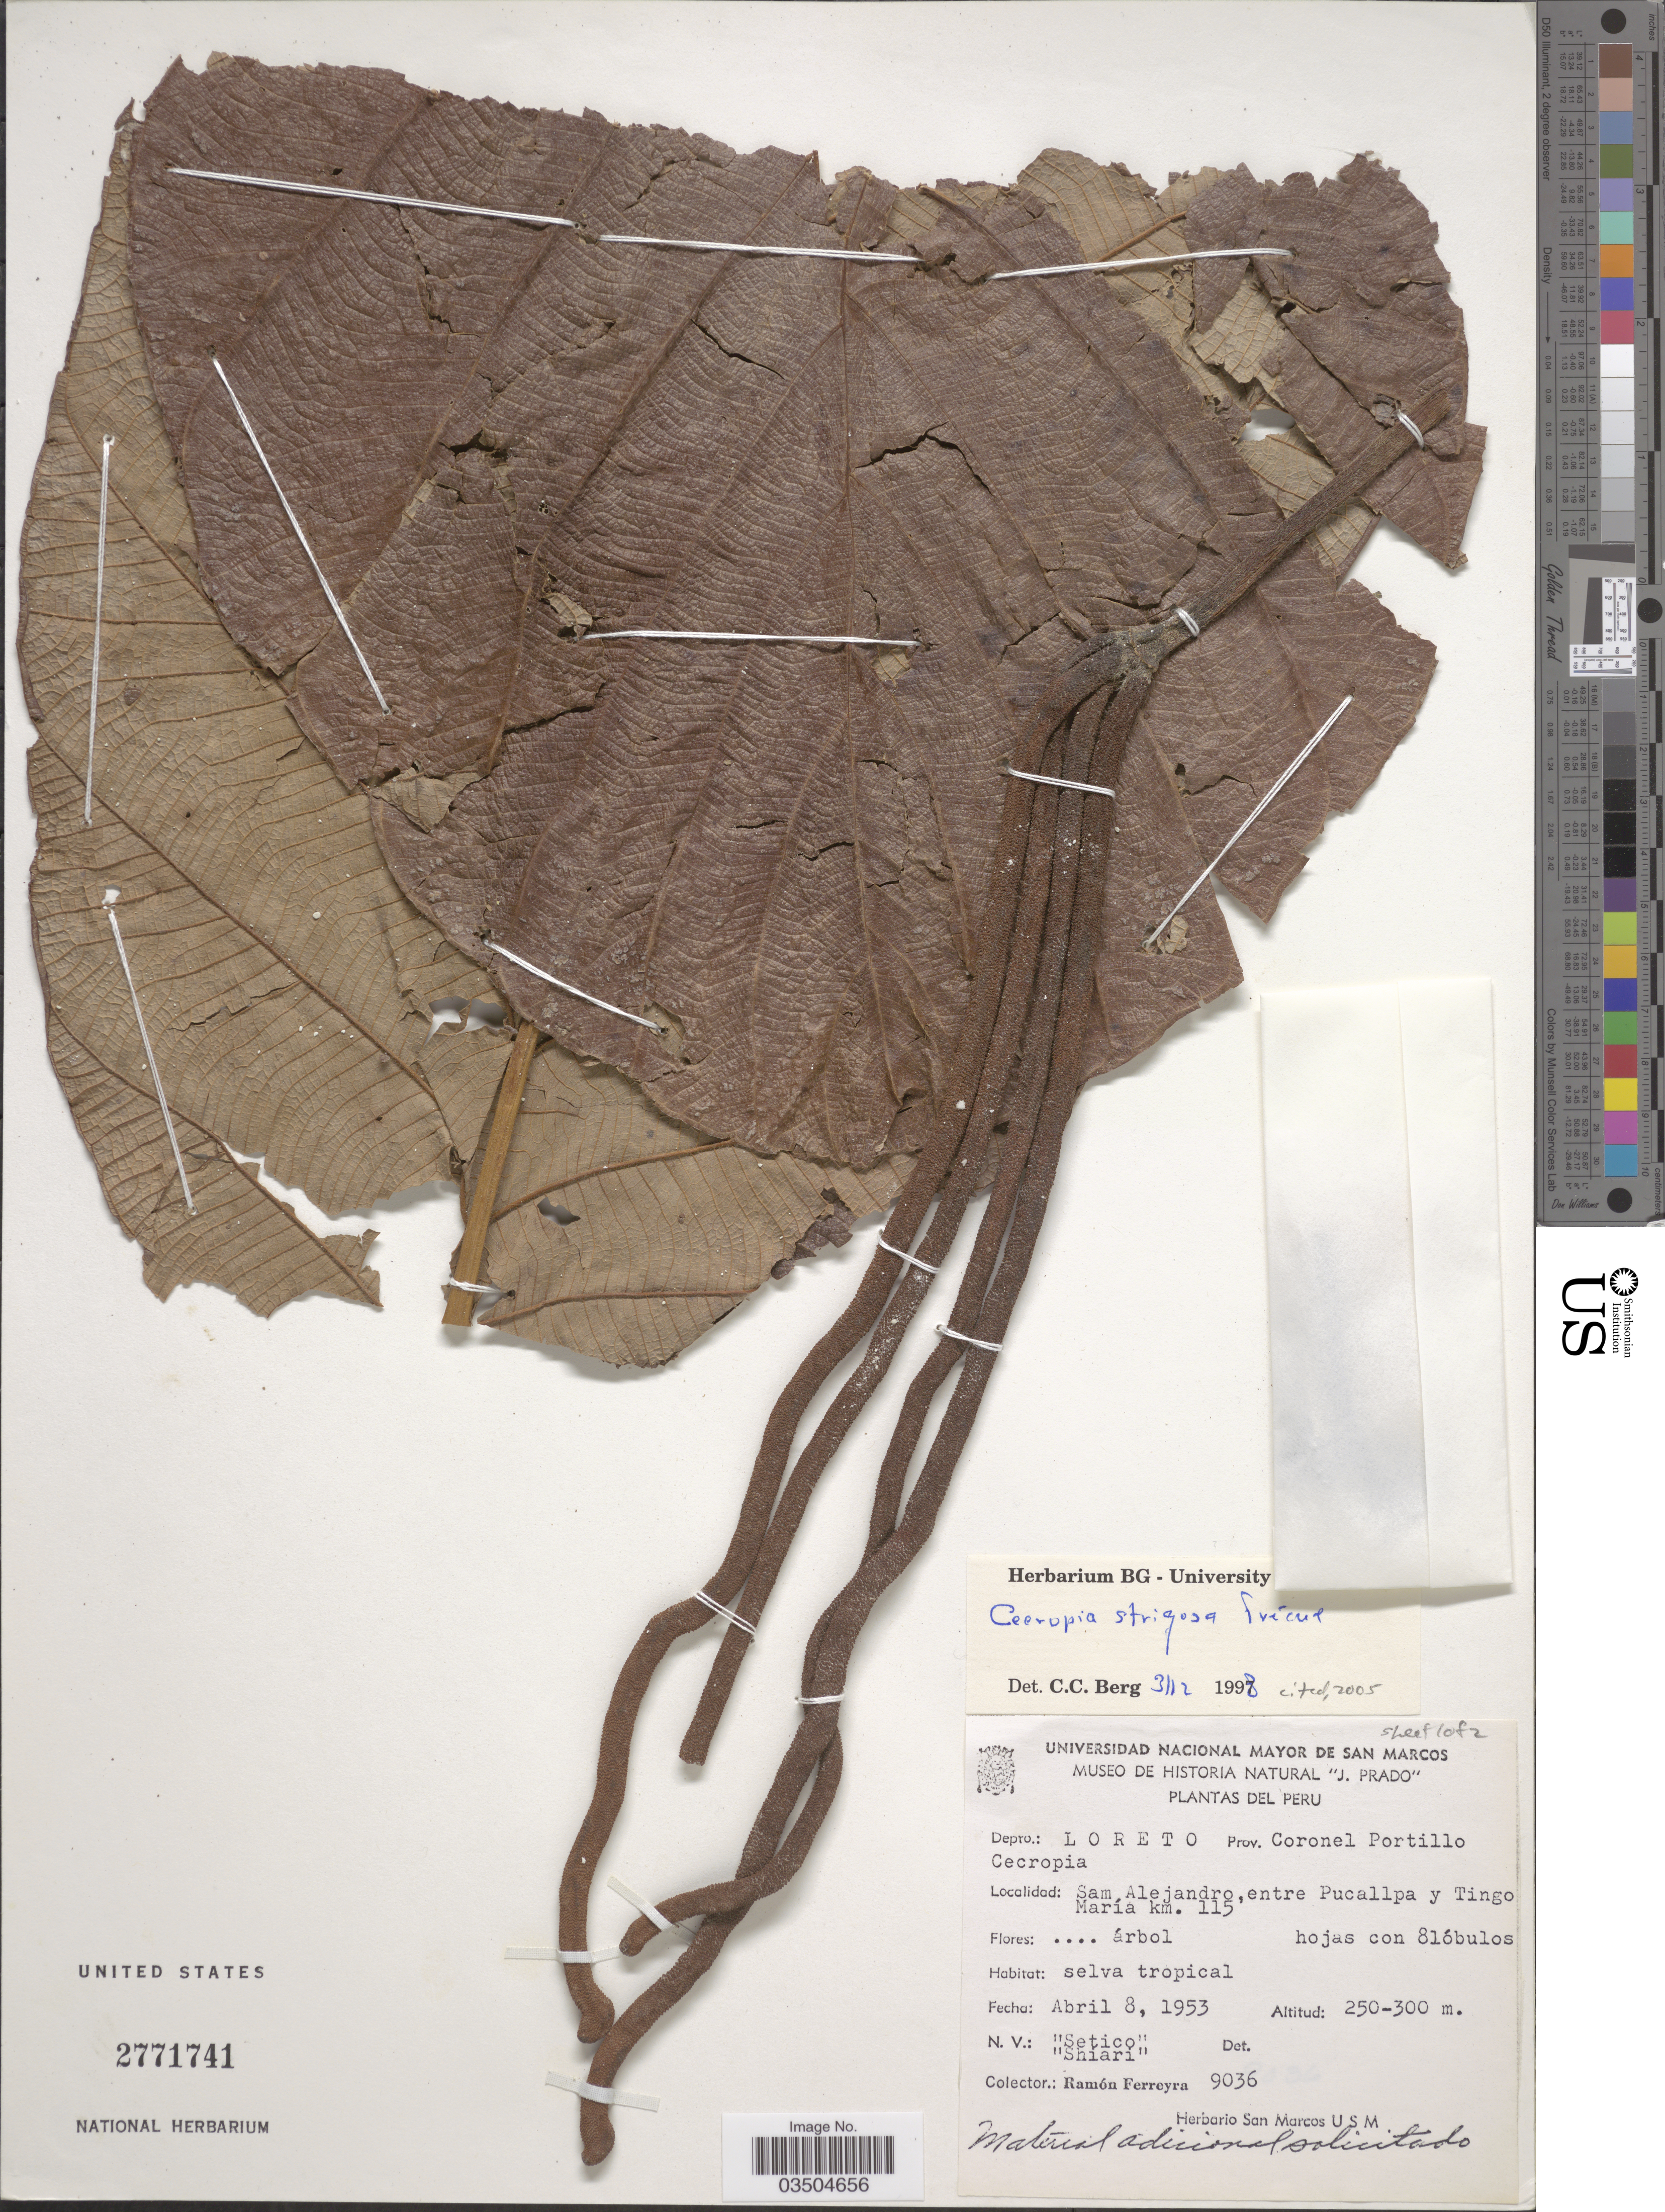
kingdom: Plantae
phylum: Tracheophyta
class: Magnoliopsida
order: Rosales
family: Urticaceae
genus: Cecropia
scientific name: Cecropia strigosa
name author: Trécul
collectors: R. A. Ferreyra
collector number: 9036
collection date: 1953-04-08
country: Peru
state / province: Loreto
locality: Depto.: Loreto. Prov. Coronel Portillo. Sam Alejandro, entre Pucallpa y Tingo María km. 115.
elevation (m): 250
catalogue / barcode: US 2771741